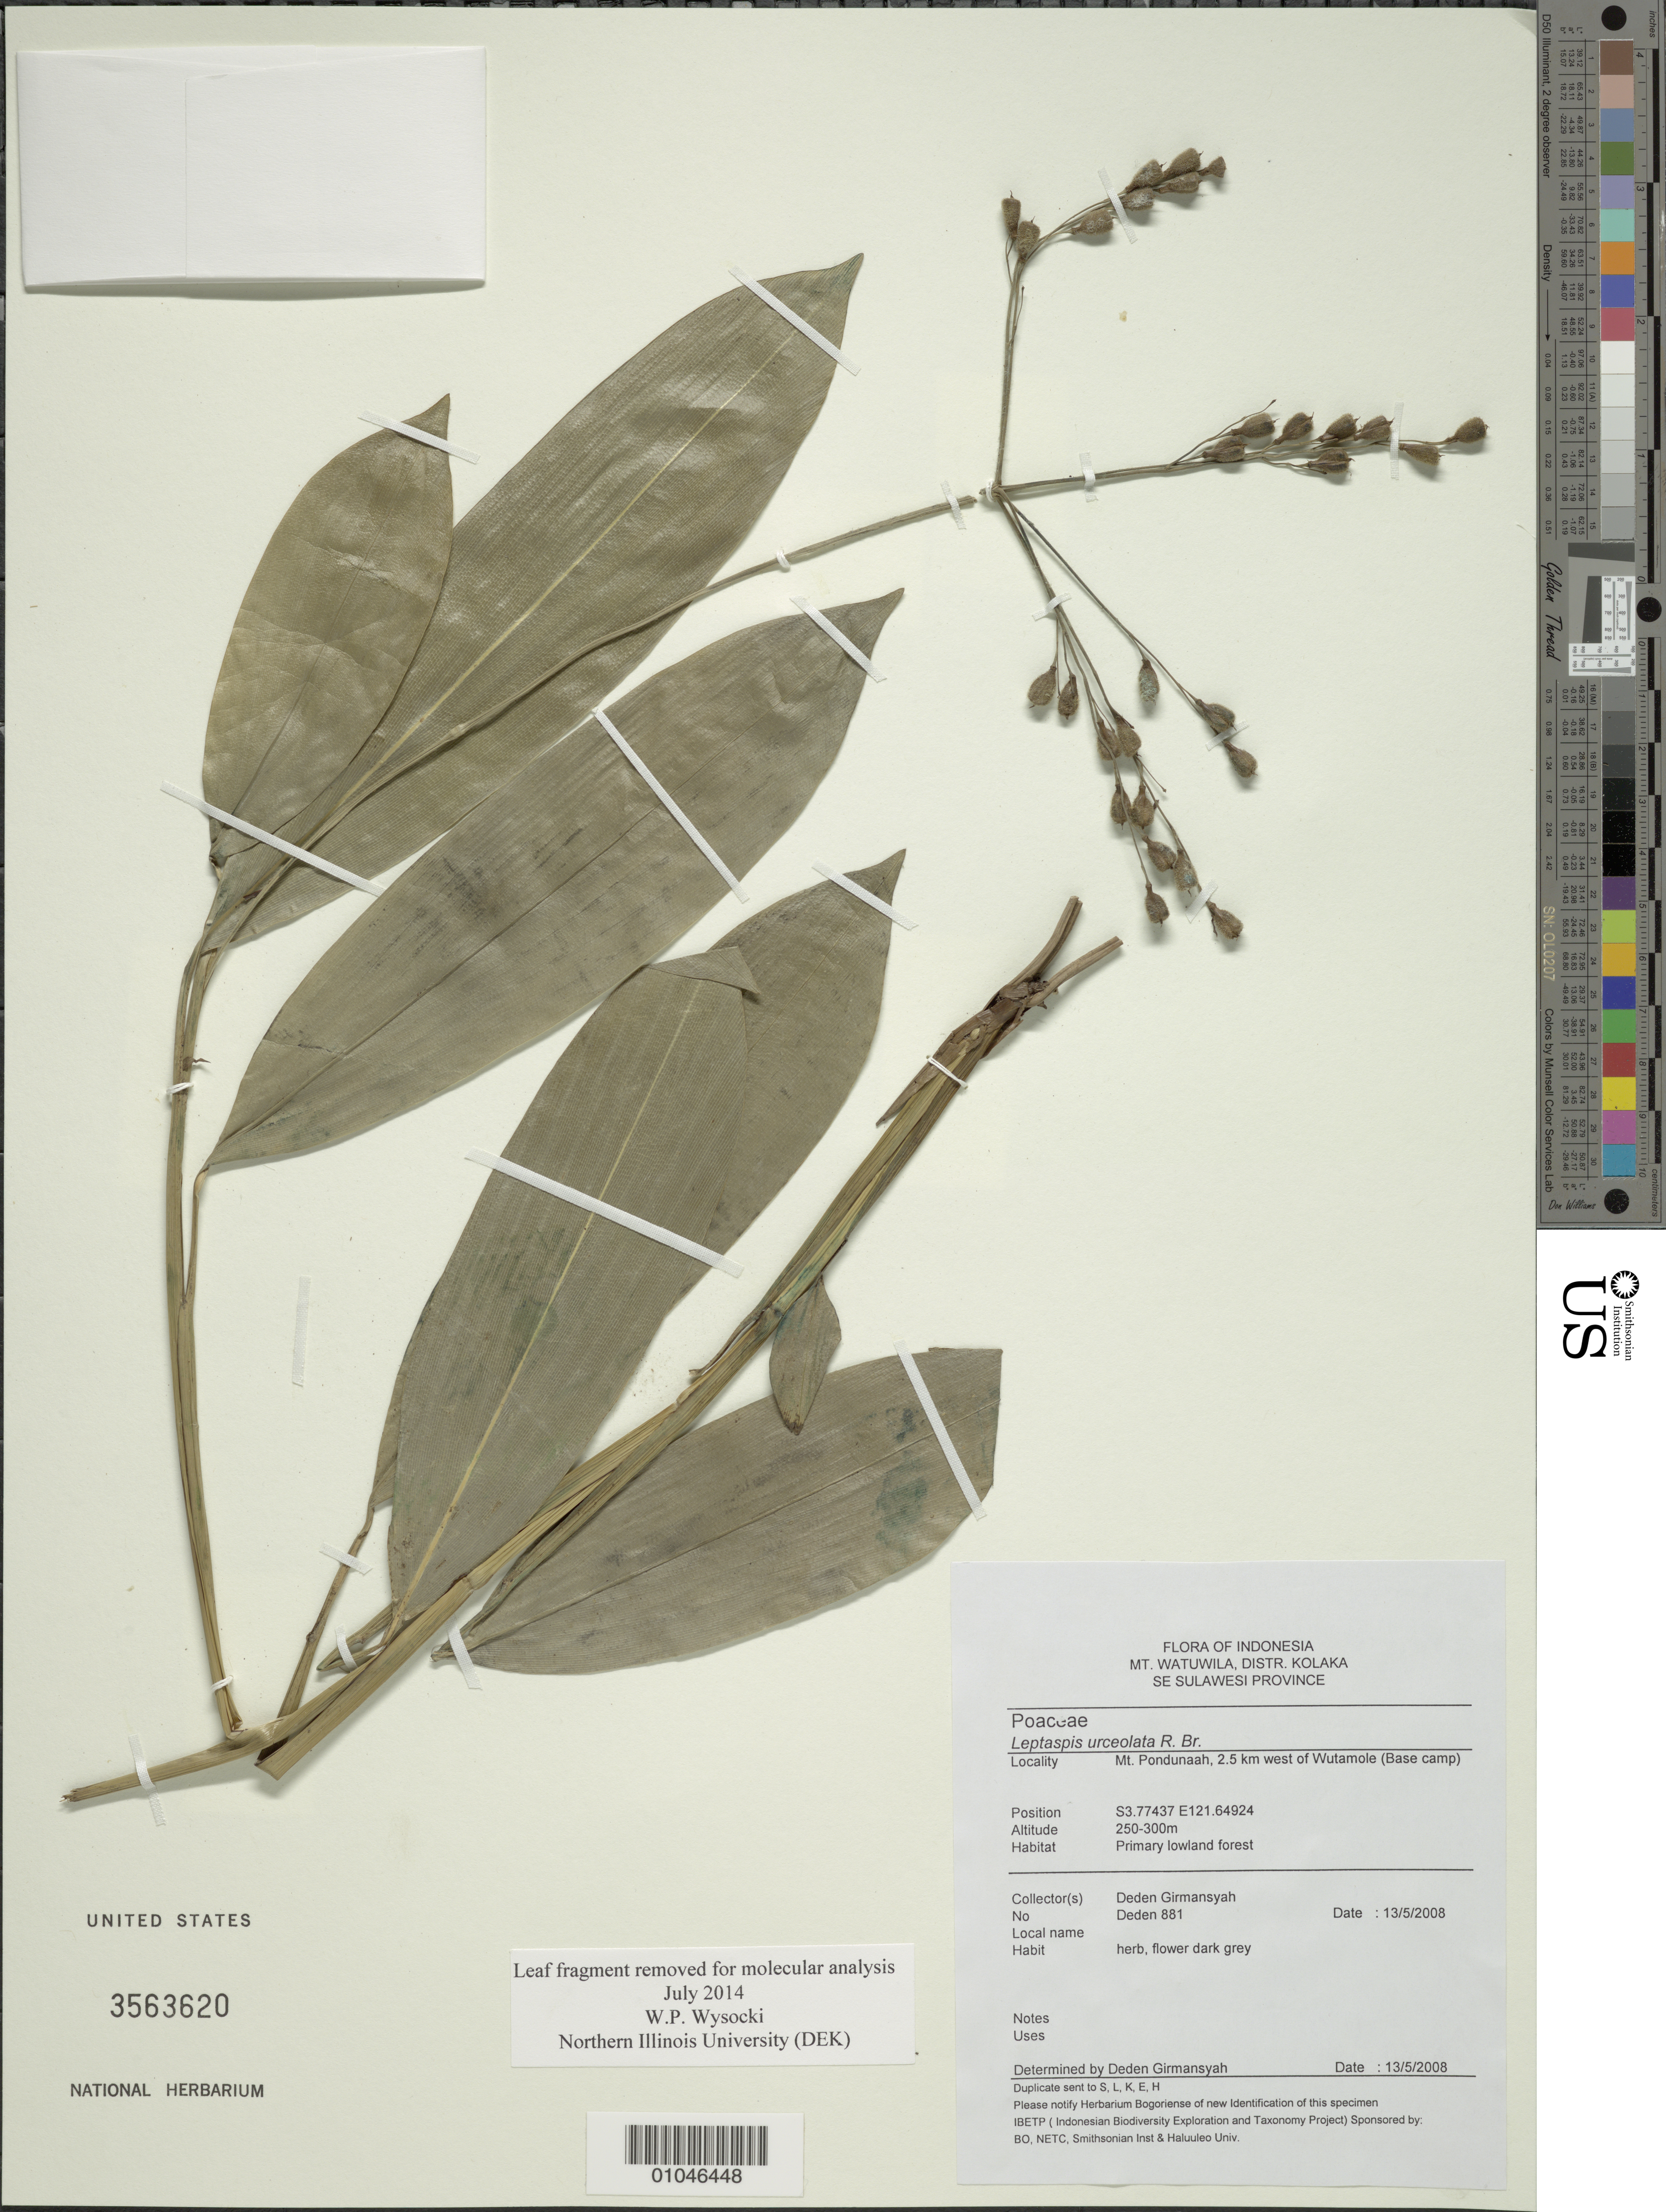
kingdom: Plantae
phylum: Tracheophyta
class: Liliopsida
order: Poales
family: Poaceae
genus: Leptaspis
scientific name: Leptaspis urceolata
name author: (Roxb.) R. Br.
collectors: D. Girmansyah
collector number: Deden 881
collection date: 2008-05-13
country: Indonesia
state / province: Sulawesi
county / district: Sulawesi Tengah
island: Sulawesi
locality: Mt. Pundunaah, 2.5 km W of Wutamole (Base camp), Distr. Kolaka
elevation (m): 250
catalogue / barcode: US 3563620